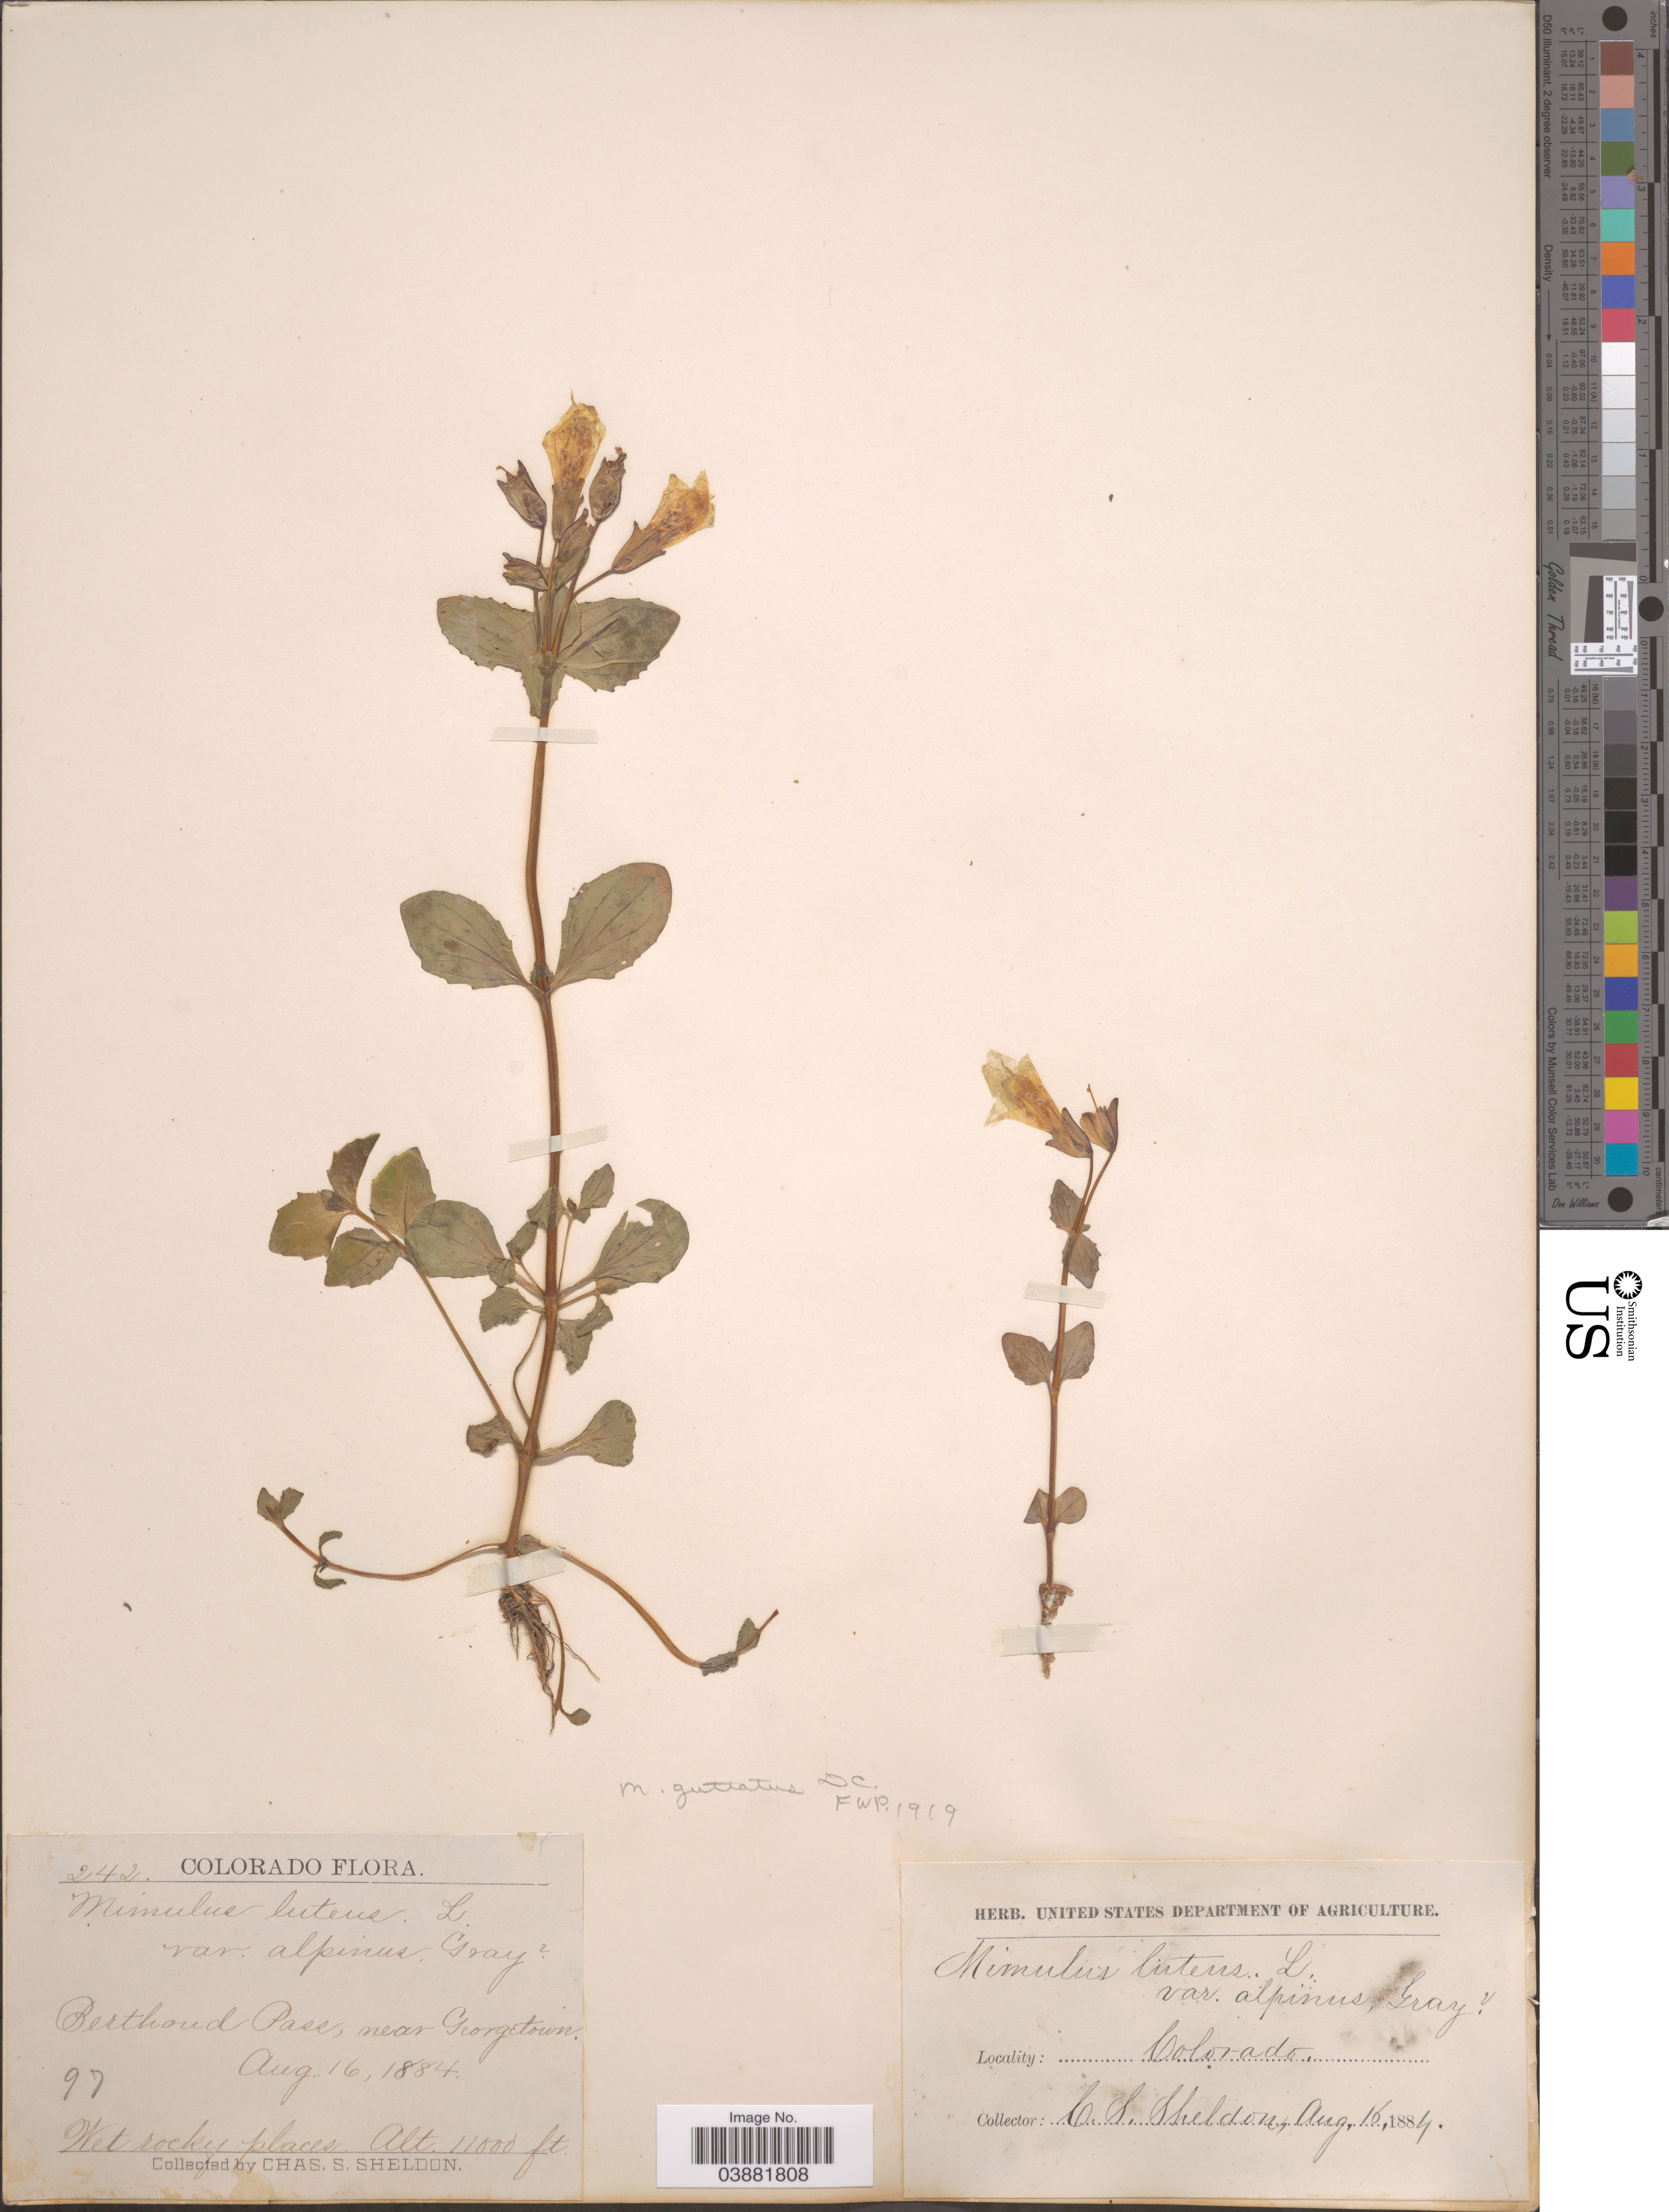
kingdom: Plantae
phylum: Tracheophyta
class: Magnoliopsida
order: Lamiales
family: Phrymaceae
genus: Mimulus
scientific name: Mimulus guttatus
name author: DC.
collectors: C. S. Sheldon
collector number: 242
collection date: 1884-08-16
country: United States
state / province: Colorado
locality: Berthoud Pass, near Georgetown.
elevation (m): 3353